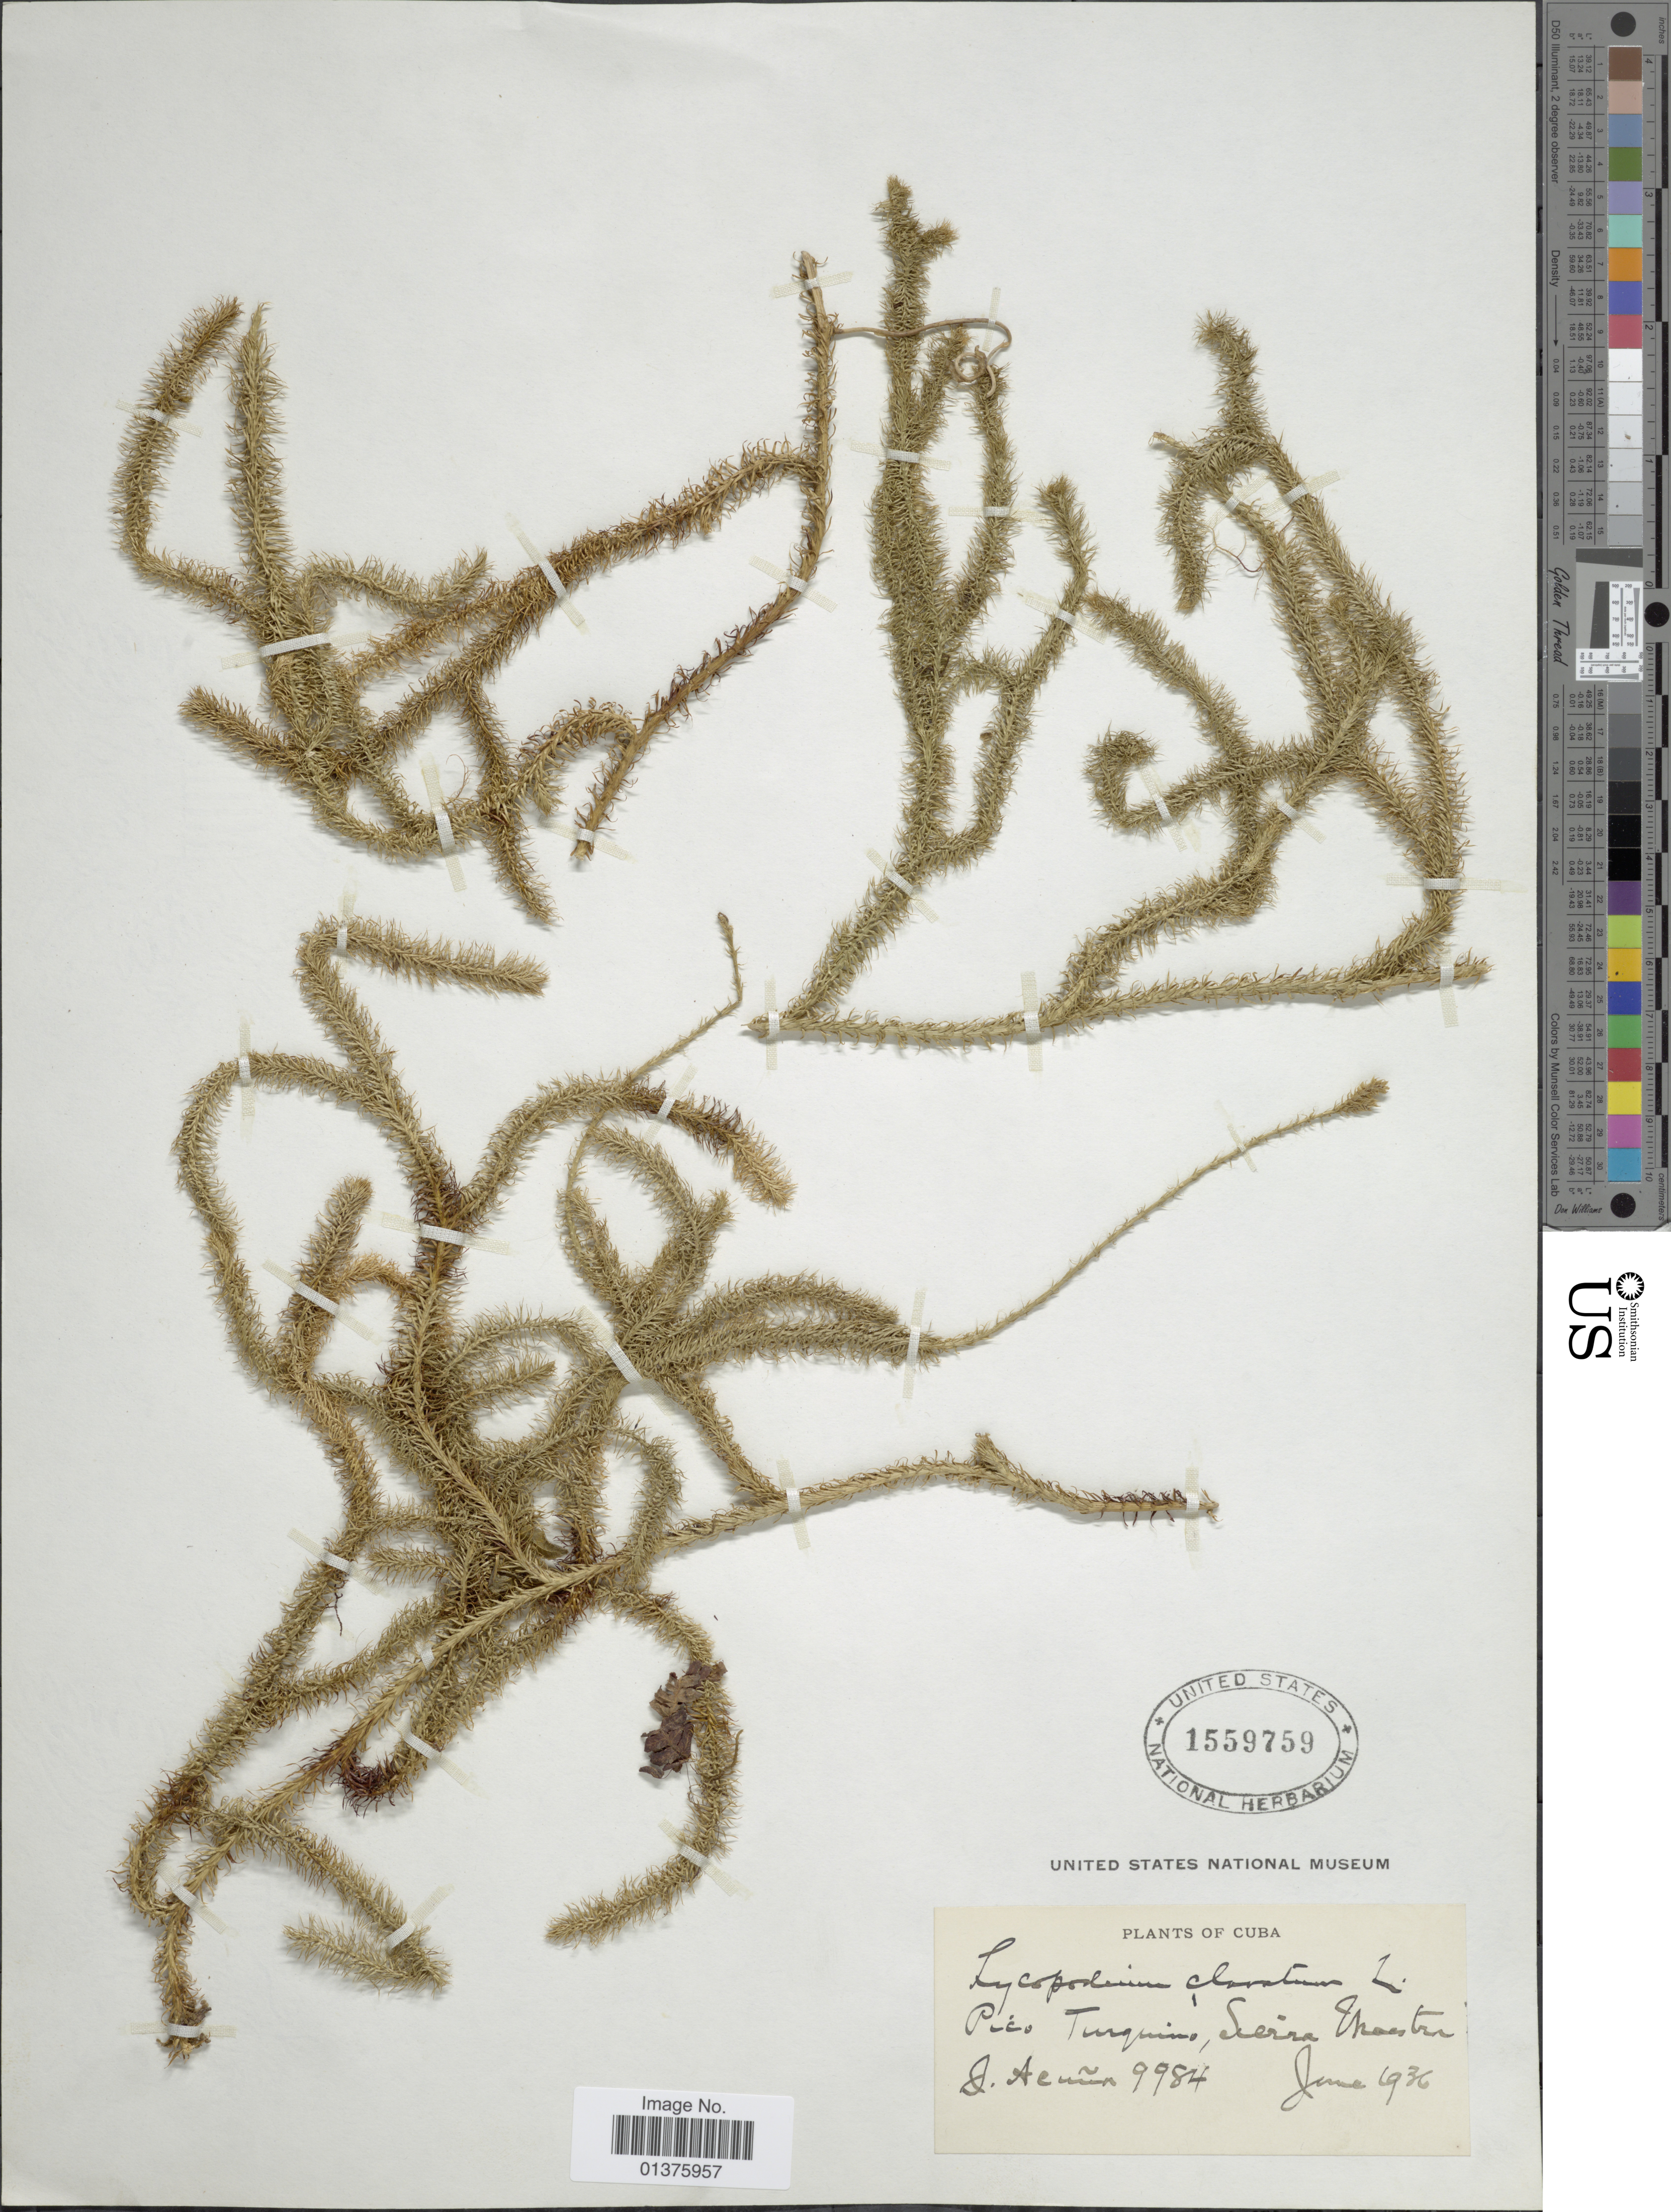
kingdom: Plantae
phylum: Tracheophyta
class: Lycopodiopsida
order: Lycopodiales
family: Lycopodiaceae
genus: Lycopodium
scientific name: Lycopodium clavatum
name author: L.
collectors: J. Aemun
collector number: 9984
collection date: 1936-06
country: Cuba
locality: Pico Turguino, Sierra Maestra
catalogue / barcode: US 1559759